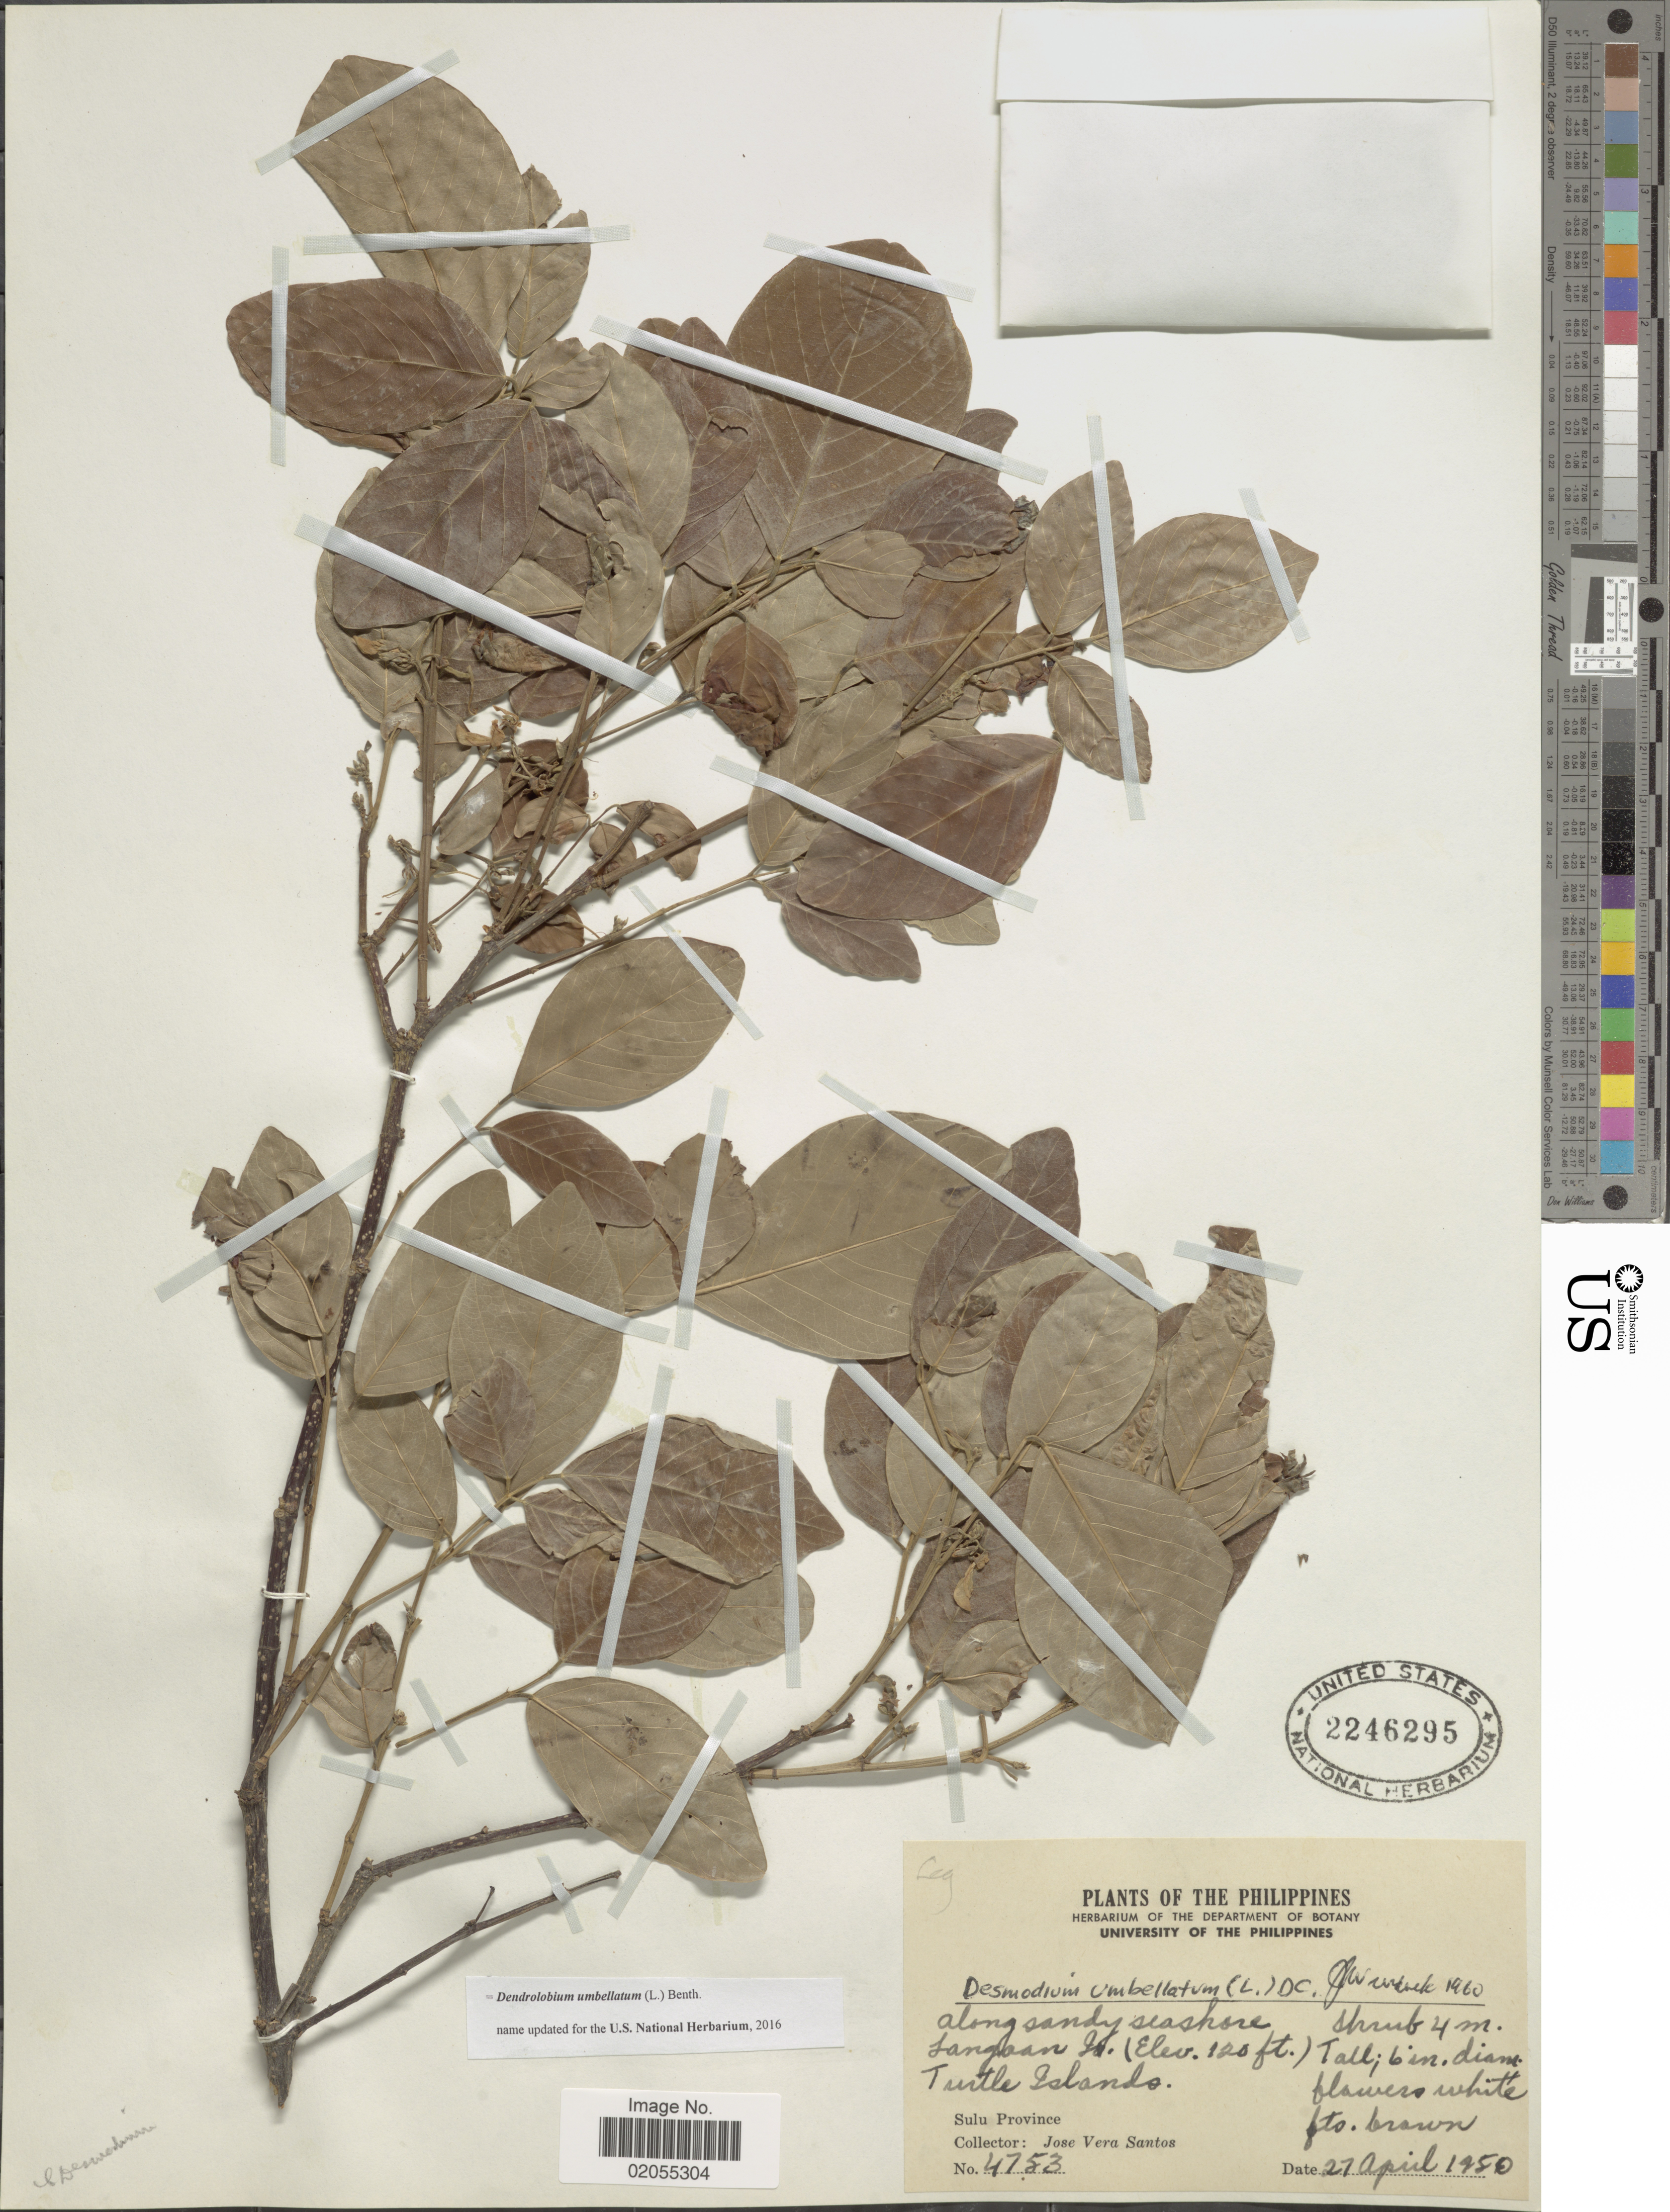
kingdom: Plantae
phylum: Tracheophyta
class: Magnoliopsida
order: Fabales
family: Fabaceae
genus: Dendrolobium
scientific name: Dendrolobium umbellatum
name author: (L.) Benth.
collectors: J. Santos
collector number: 4753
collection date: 1950-04-27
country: Philippines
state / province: Muslim Mindanao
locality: Turtle Islands, Sulu Province, Sangoan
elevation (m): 37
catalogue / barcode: US 2246295